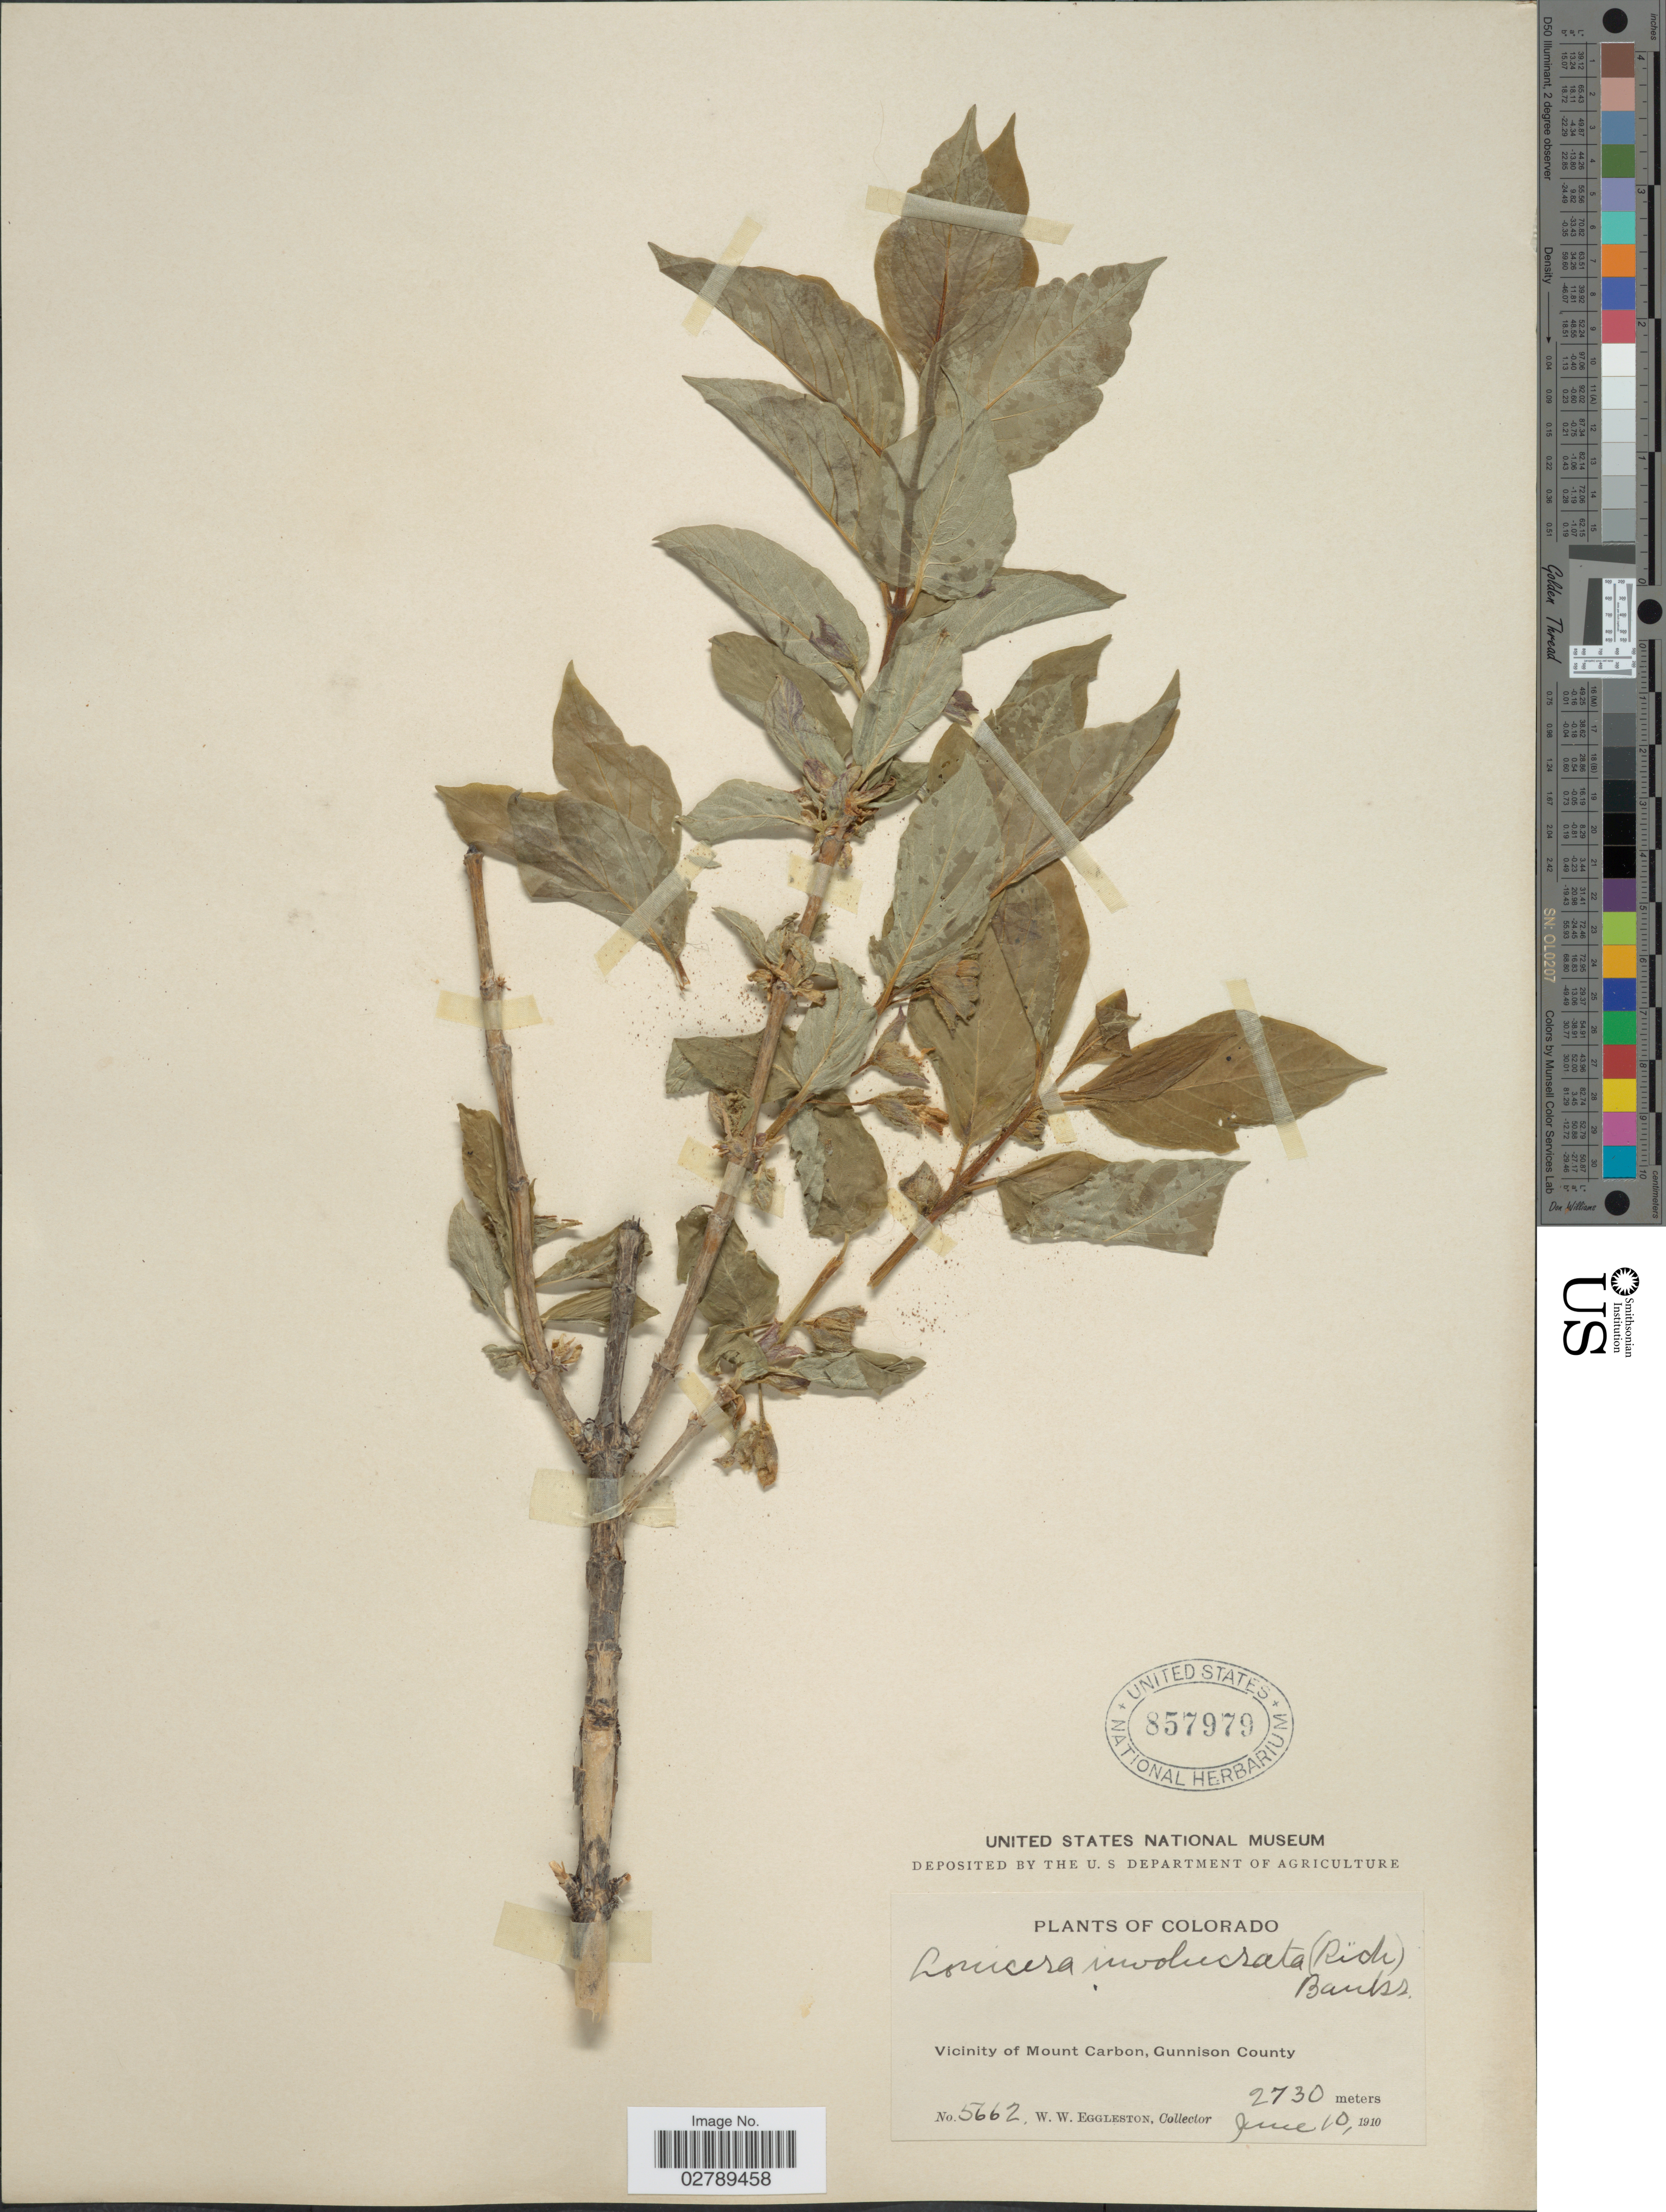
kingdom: Plantae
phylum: Tracheophyta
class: Magnoliopsida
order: Dipsacales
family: Caprifoliaceae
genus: Lonicera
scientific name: Lonicera involucrata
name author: (Richardson) Banks ex Spreng.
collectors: W. W. Eggleston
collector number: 5662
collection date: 1910-06-10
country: United States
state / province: Colorado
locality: Vicinity of Mount Carbon, Gunnison County.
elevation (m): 2730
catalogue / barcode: US 857979